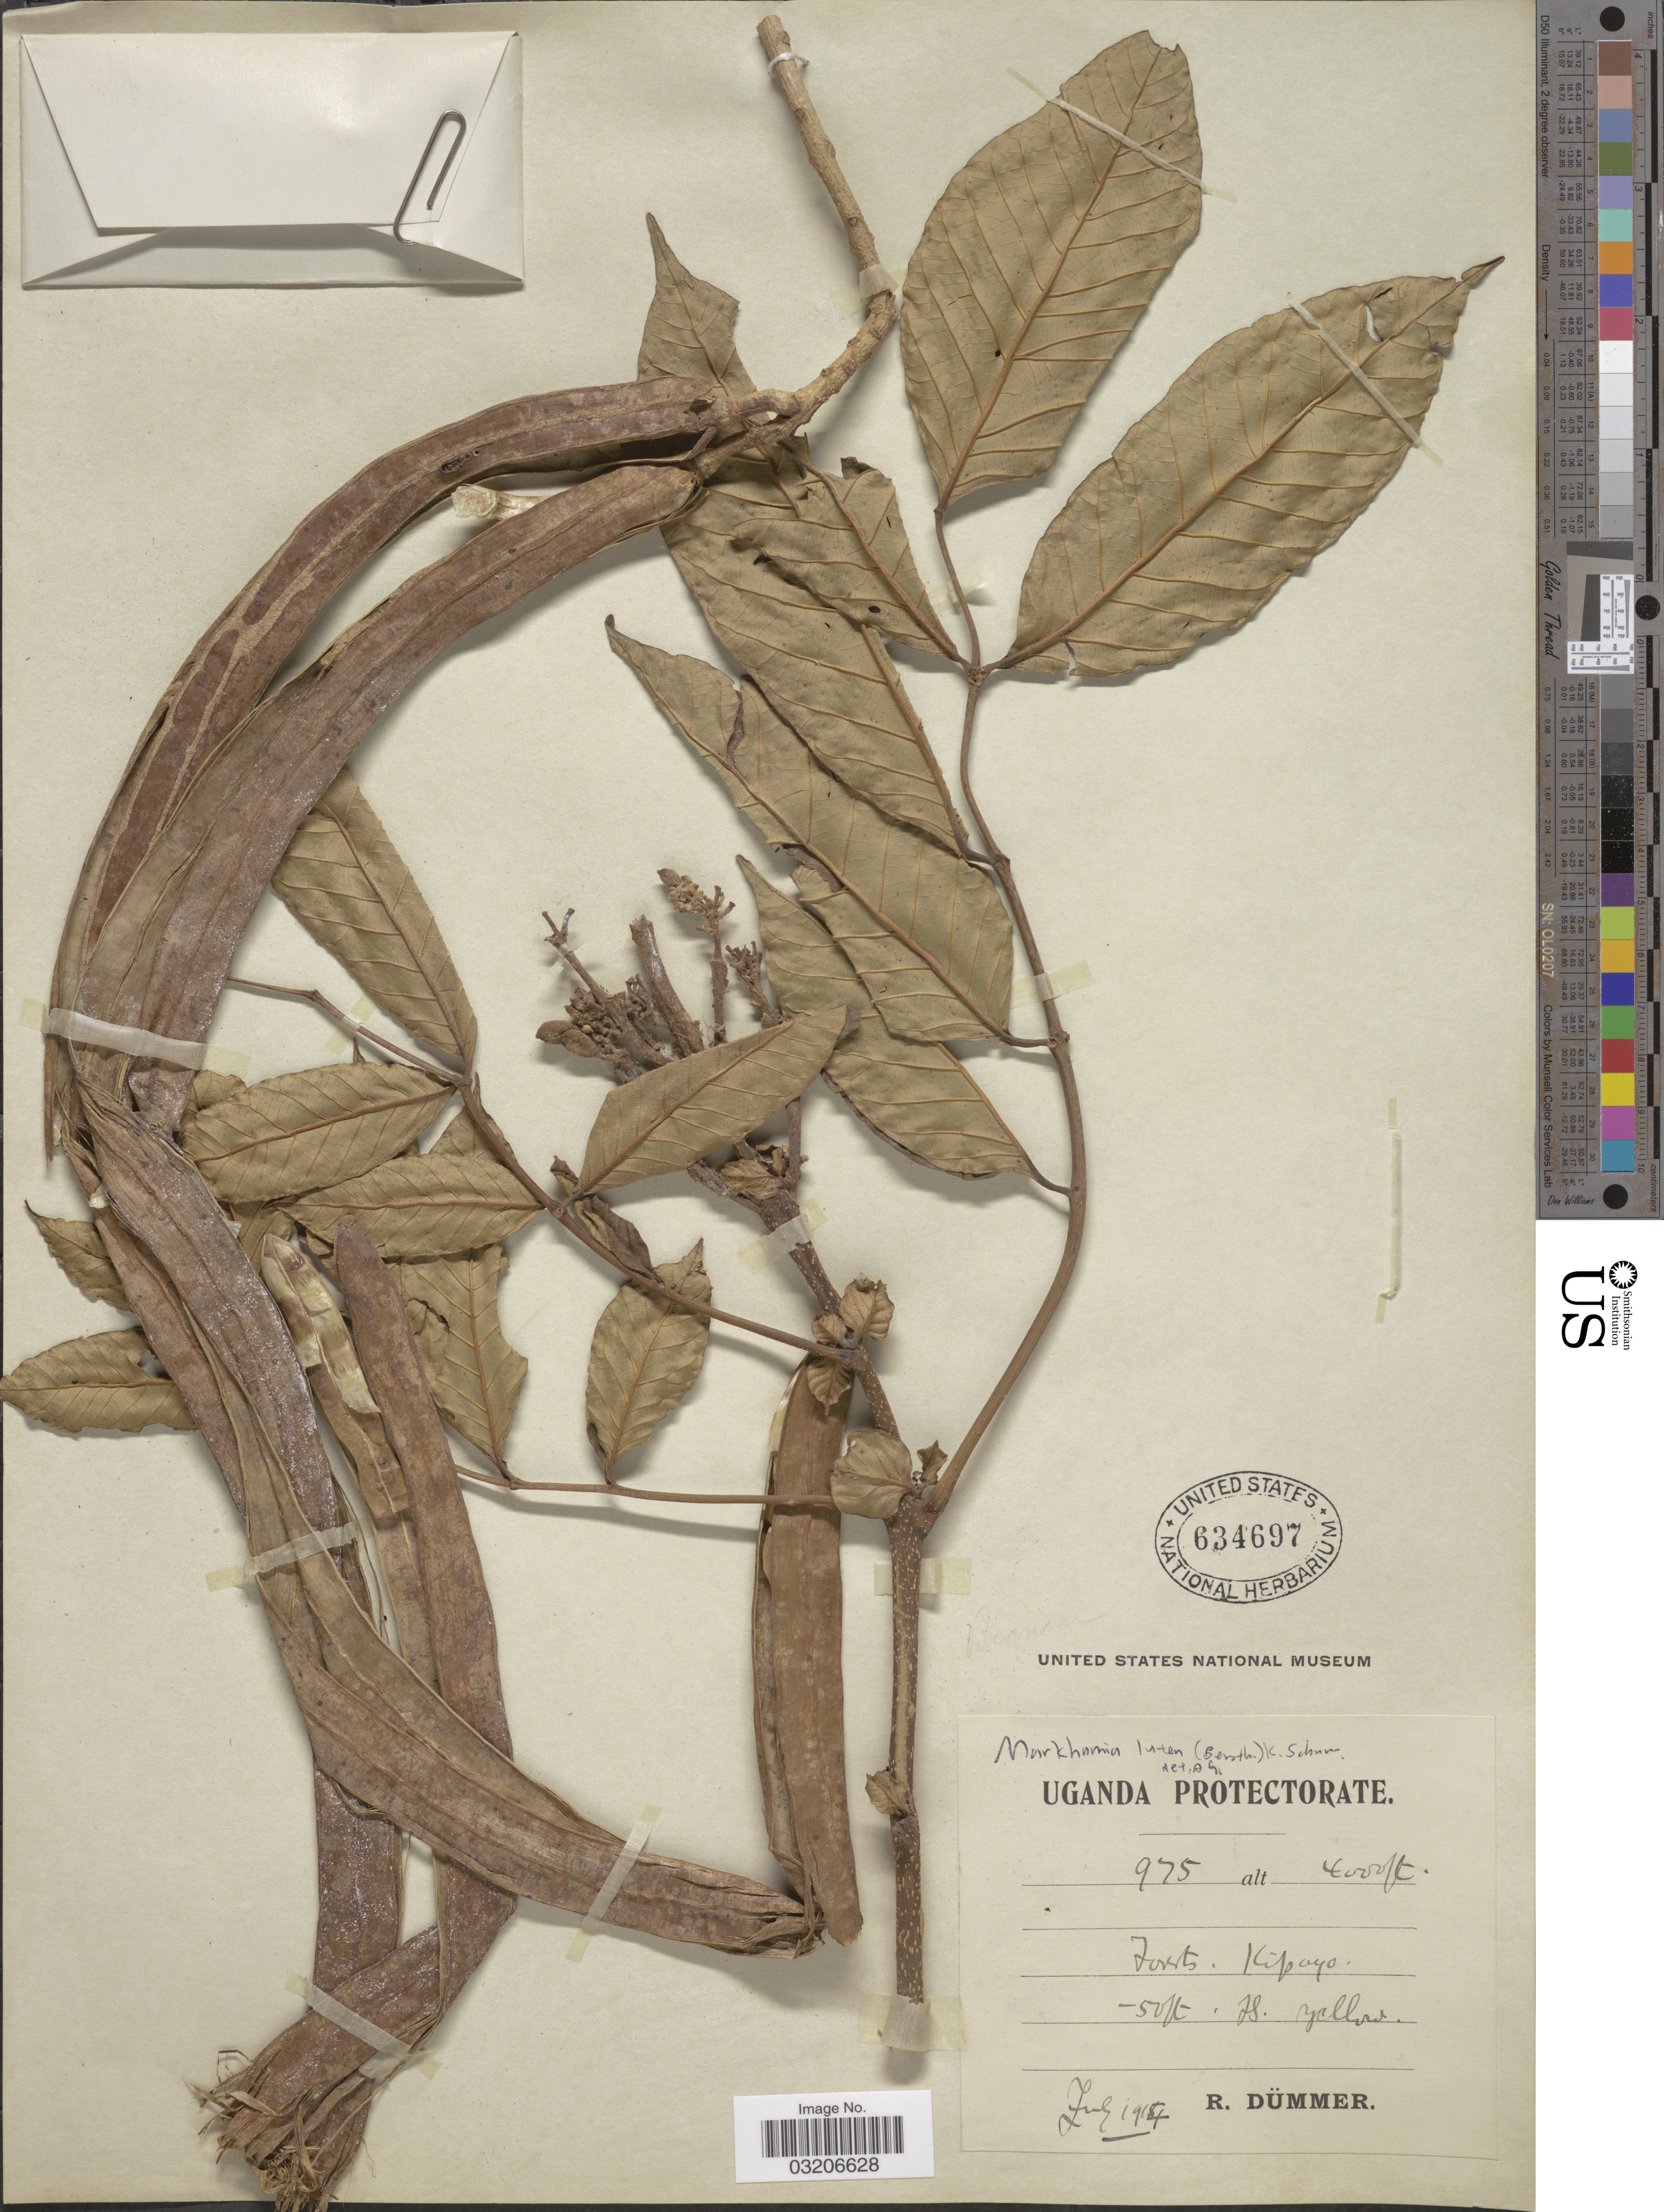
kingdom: Plantae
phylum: Tracheophyta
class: Magnoliopsida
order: Lamiales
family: Bignoniaceae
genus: Markhamia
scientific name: Markhamia lutea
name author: (Benth.) K. Schum.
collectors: R. A. Dümmer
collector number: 975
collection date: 1914-07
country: Uganda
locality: Uganda Protectorate. Forests. Kipayo.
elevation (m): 1219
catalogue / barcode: US 634697